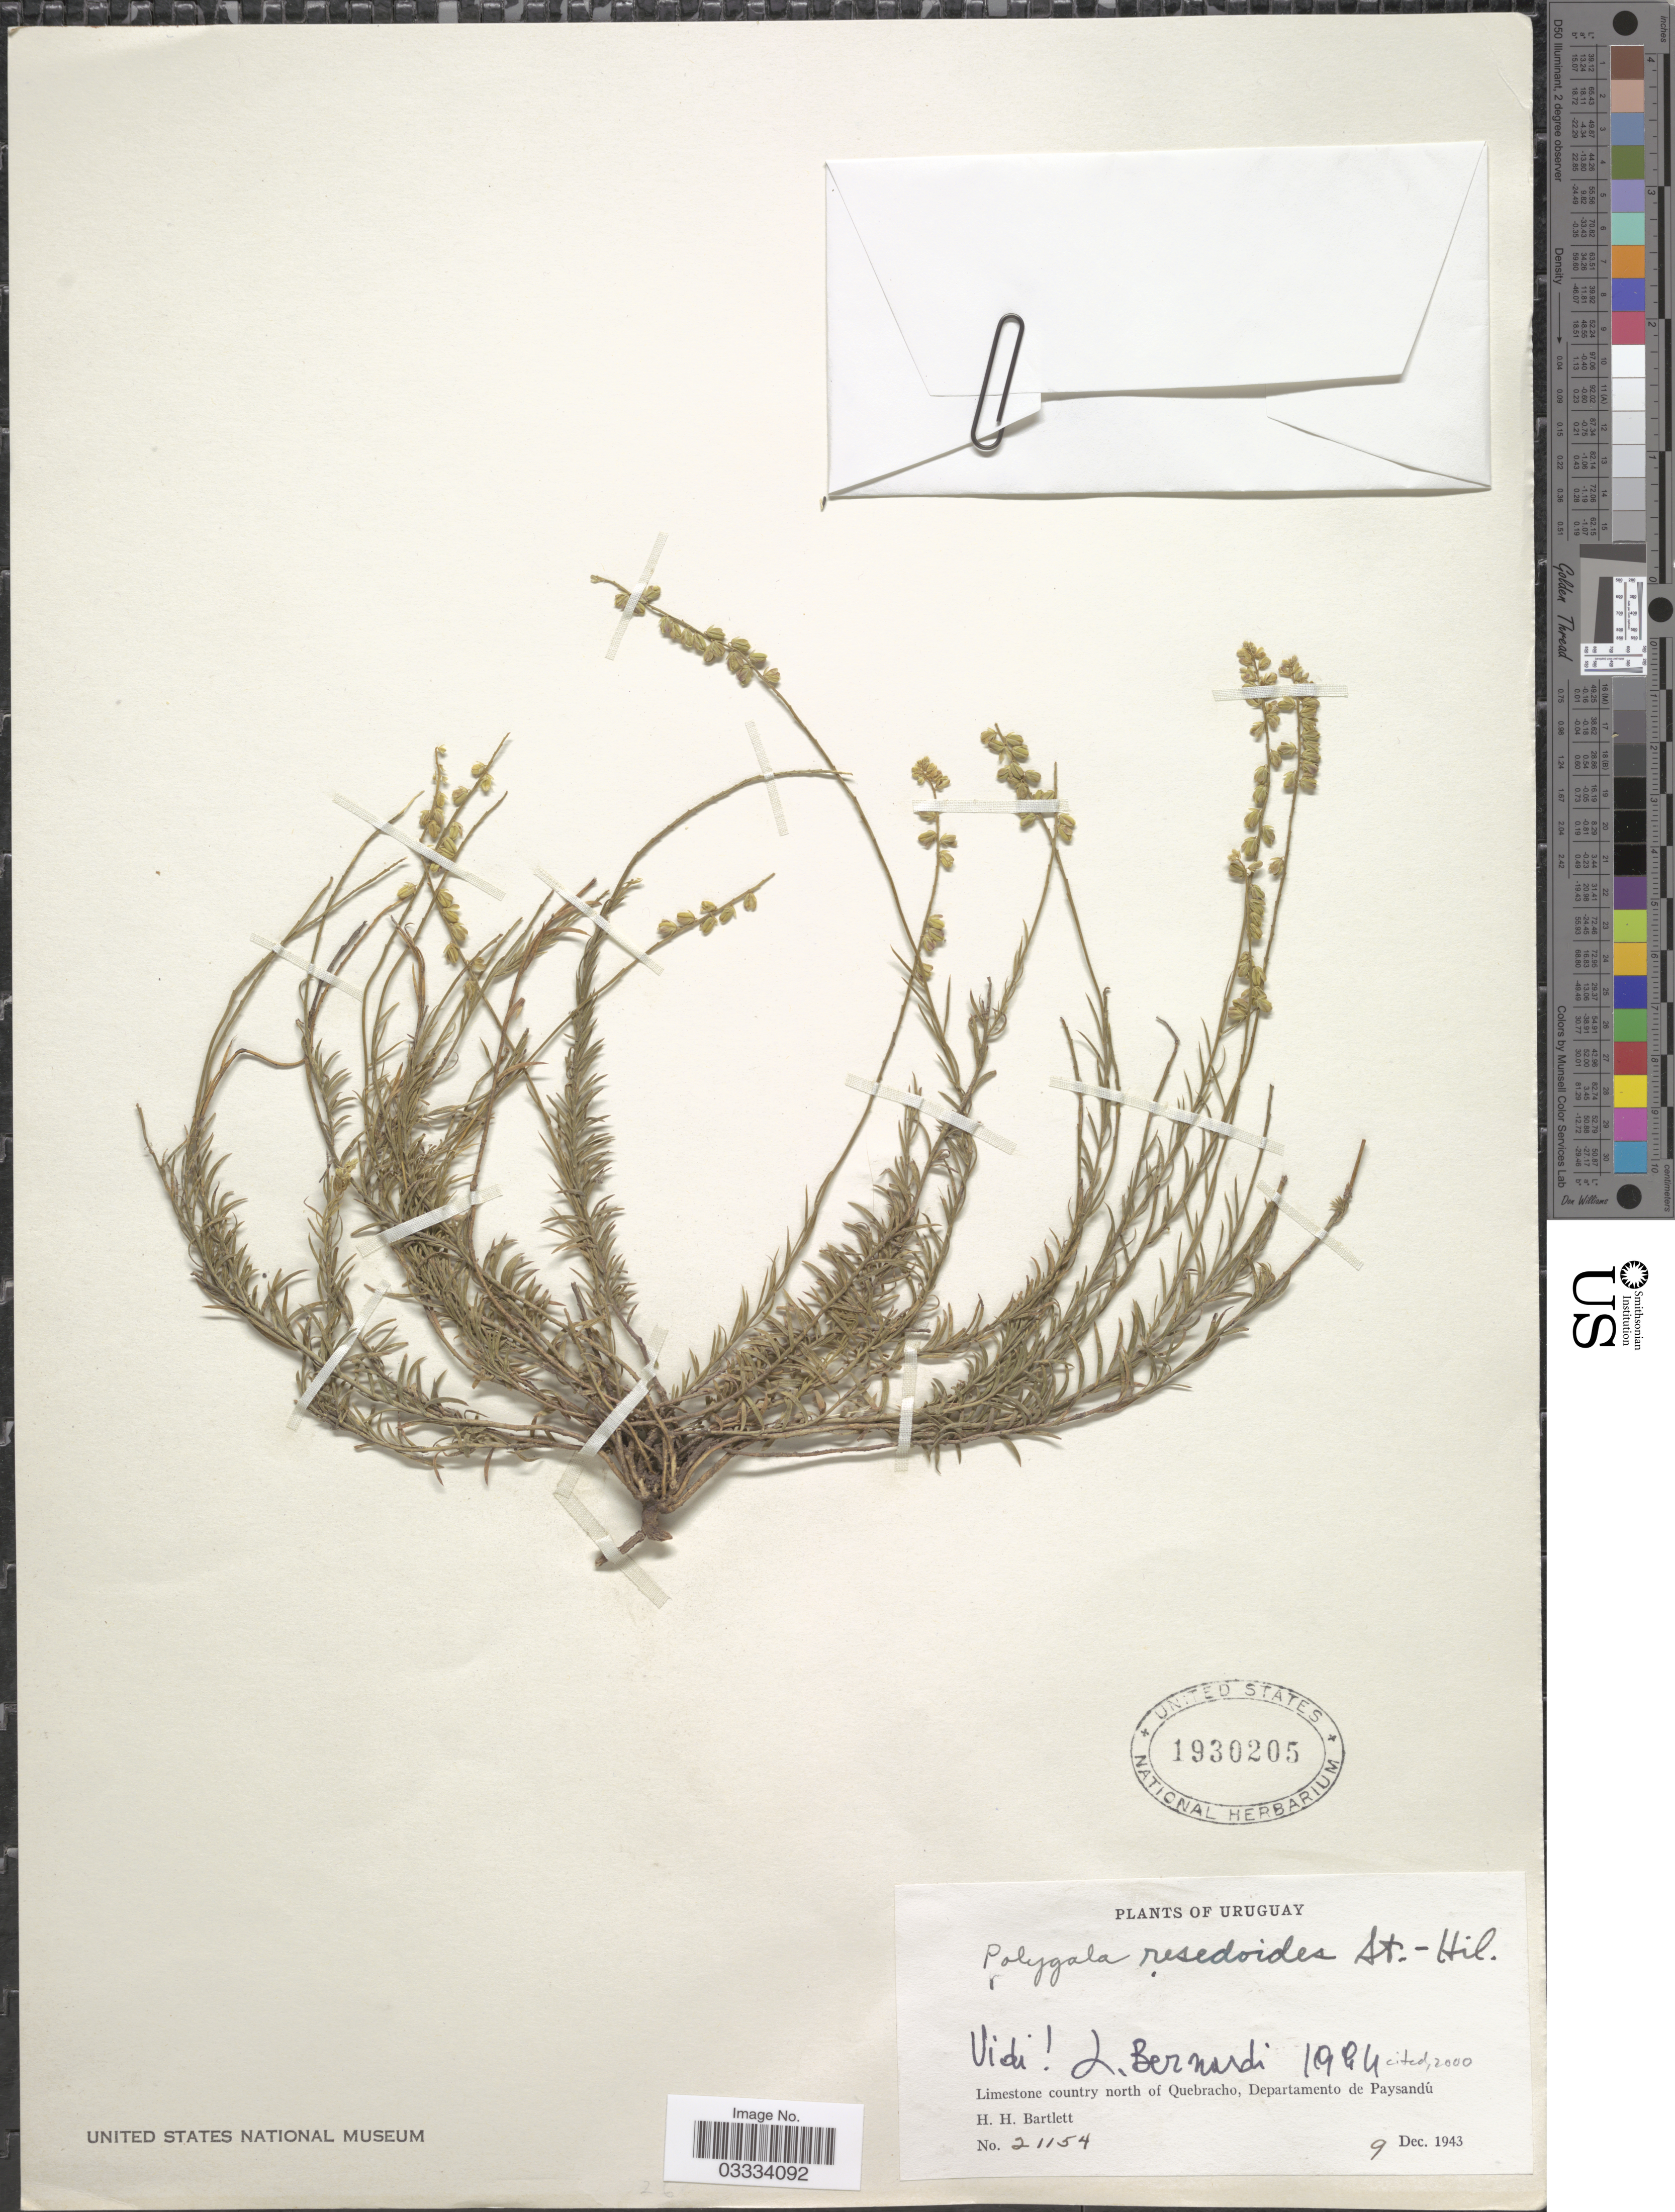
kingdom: Plantae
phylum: Tracheophyta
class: Magnoliopsida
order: Fabales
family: Polygalaceae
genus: Polygala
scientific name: Polygala resedoides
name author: A. St.-Hil. & Moq.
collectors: H. H. Bartlett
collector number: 21154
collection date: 1943-12-09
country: Uruguay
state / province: Paysandu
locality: Limestone country north of Quebracho, Departamento de Paysandú.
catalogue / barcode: US 1930205